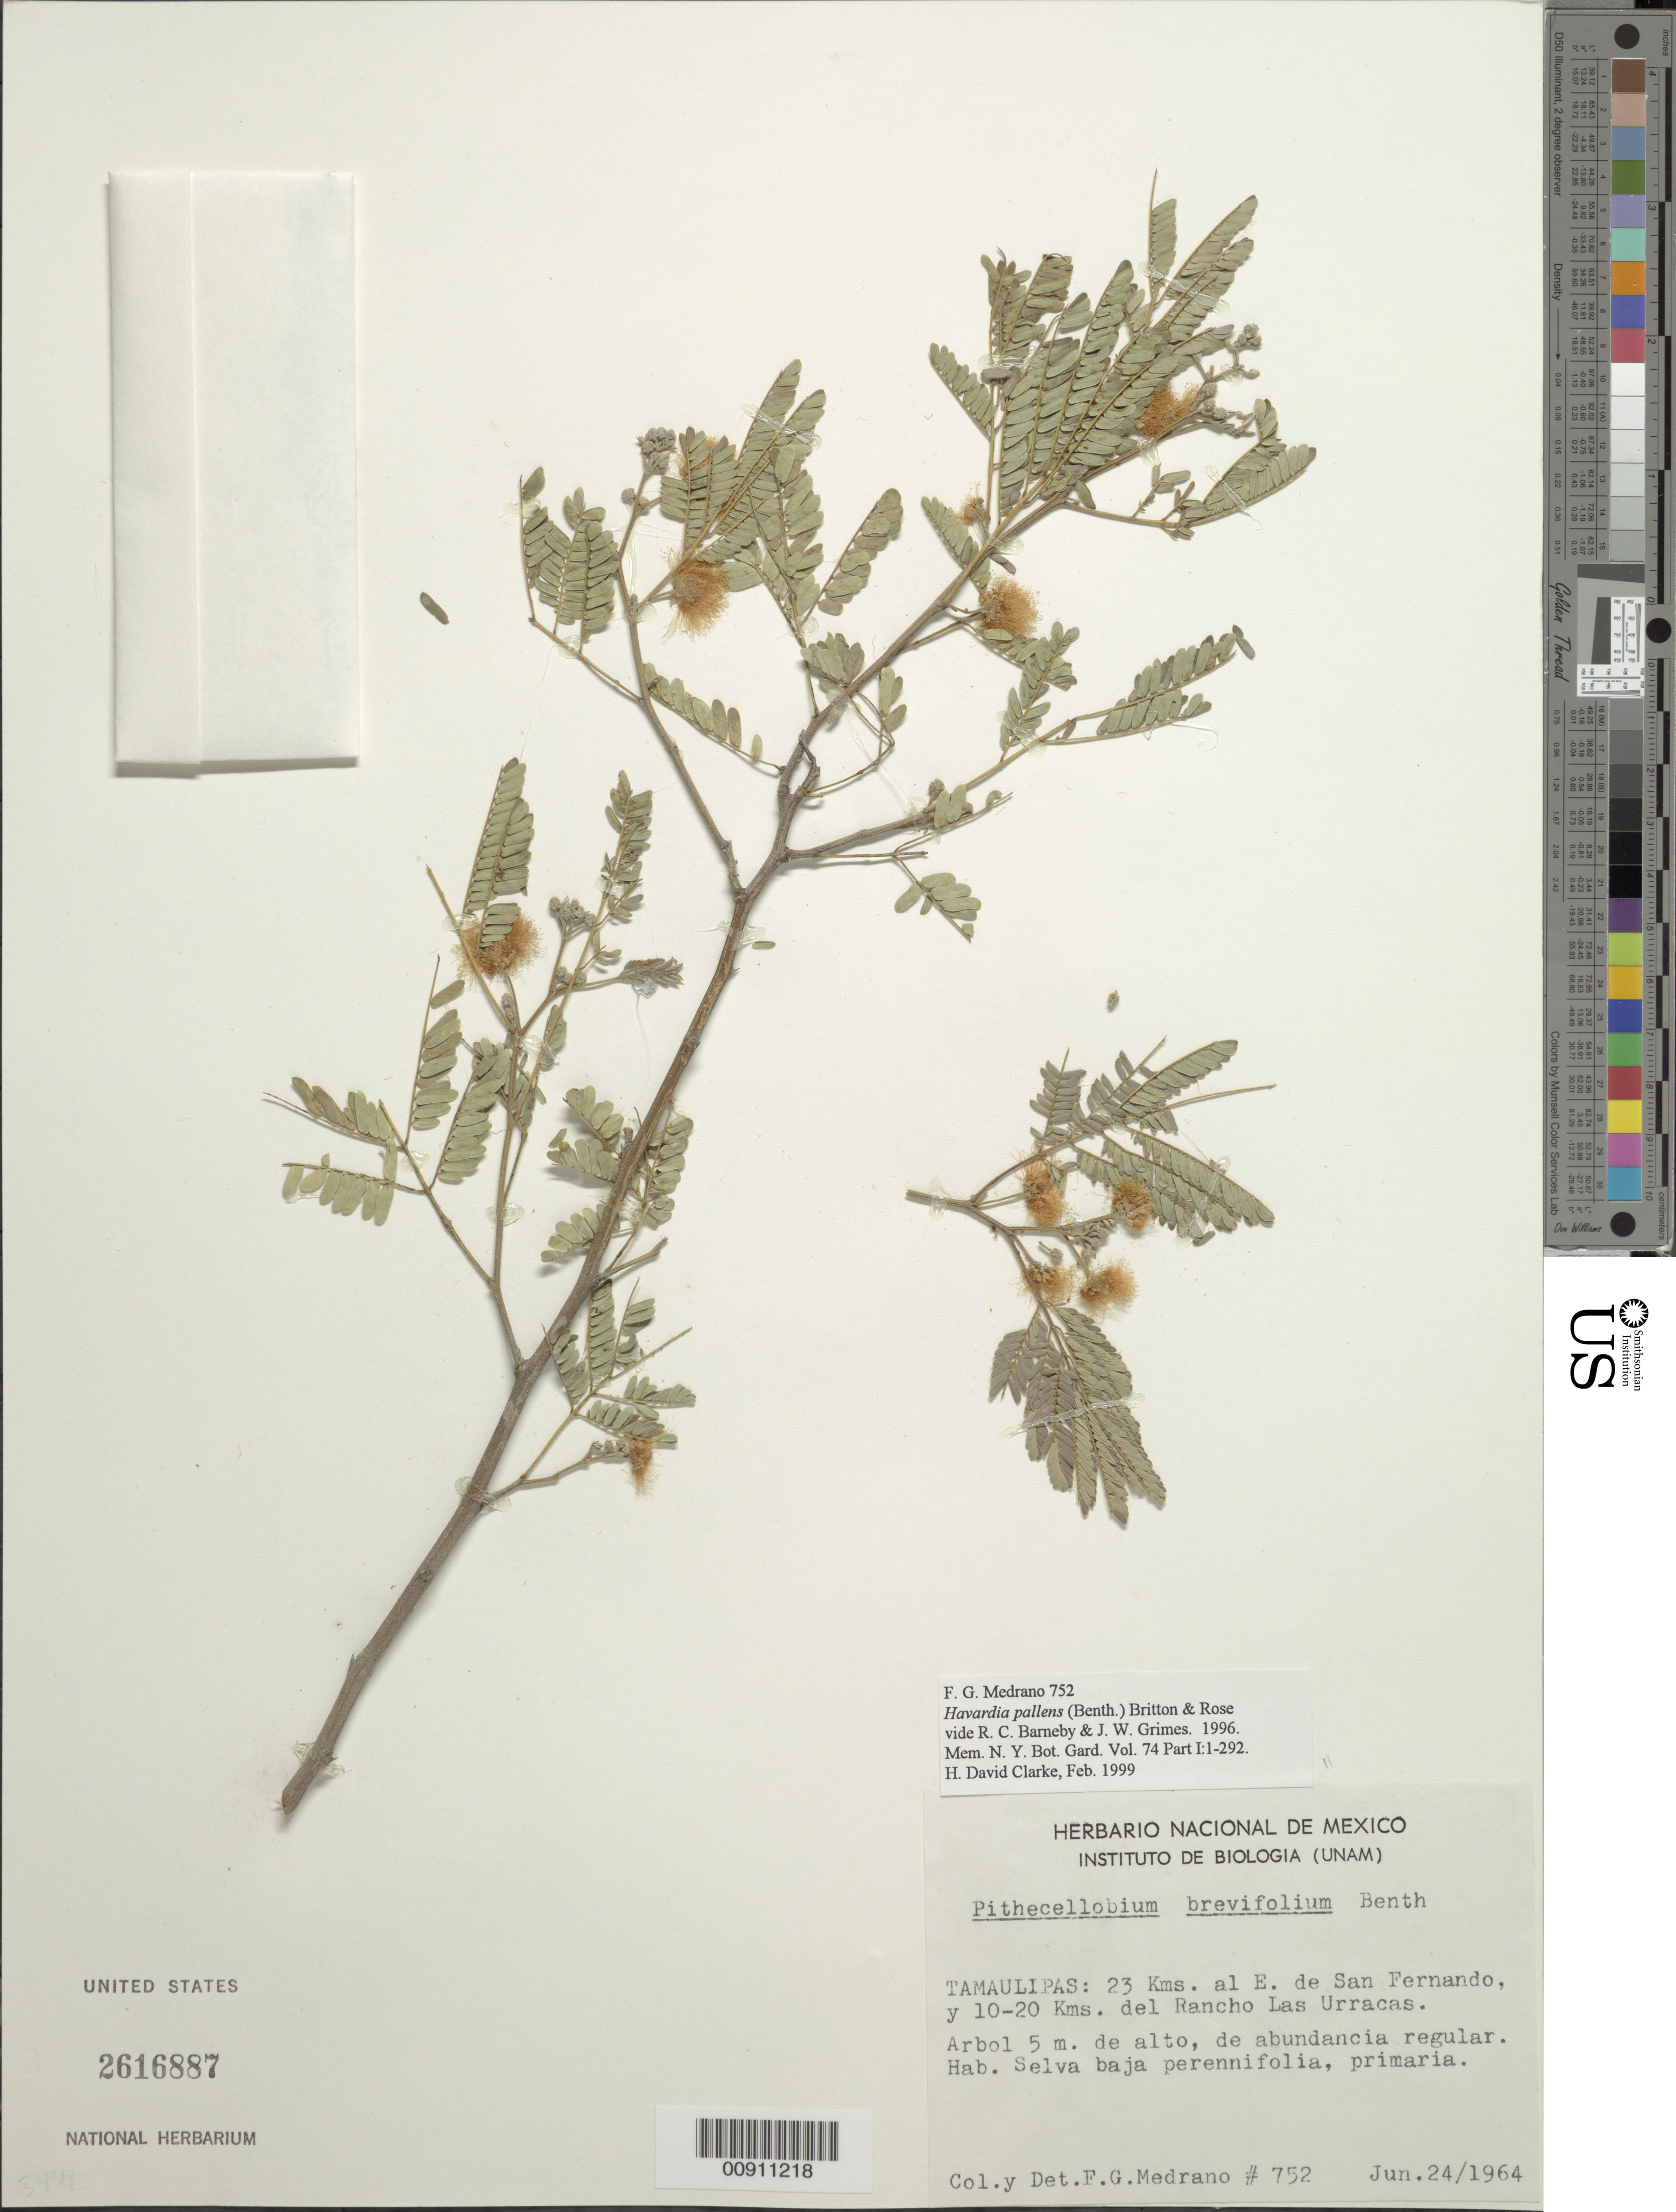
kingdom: Plantae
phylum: Tracheophyta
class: Magnoliopsida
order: Fabales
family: Fabaceae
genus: Havardia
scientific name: Havardia pallens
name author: (Benth.) Britton & Rose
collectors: F. Medrano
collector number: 752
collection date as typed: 24 Jun 1964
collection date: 1964-06-24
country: Mexico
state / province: Tamaulipas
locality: Tamaulipas: 23 kms. Al E de San Fernando, y 10-20 kms. Del Rancho Las Urracas.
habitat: Selva baja perennifolia, primaria.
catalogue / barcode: US 2616887